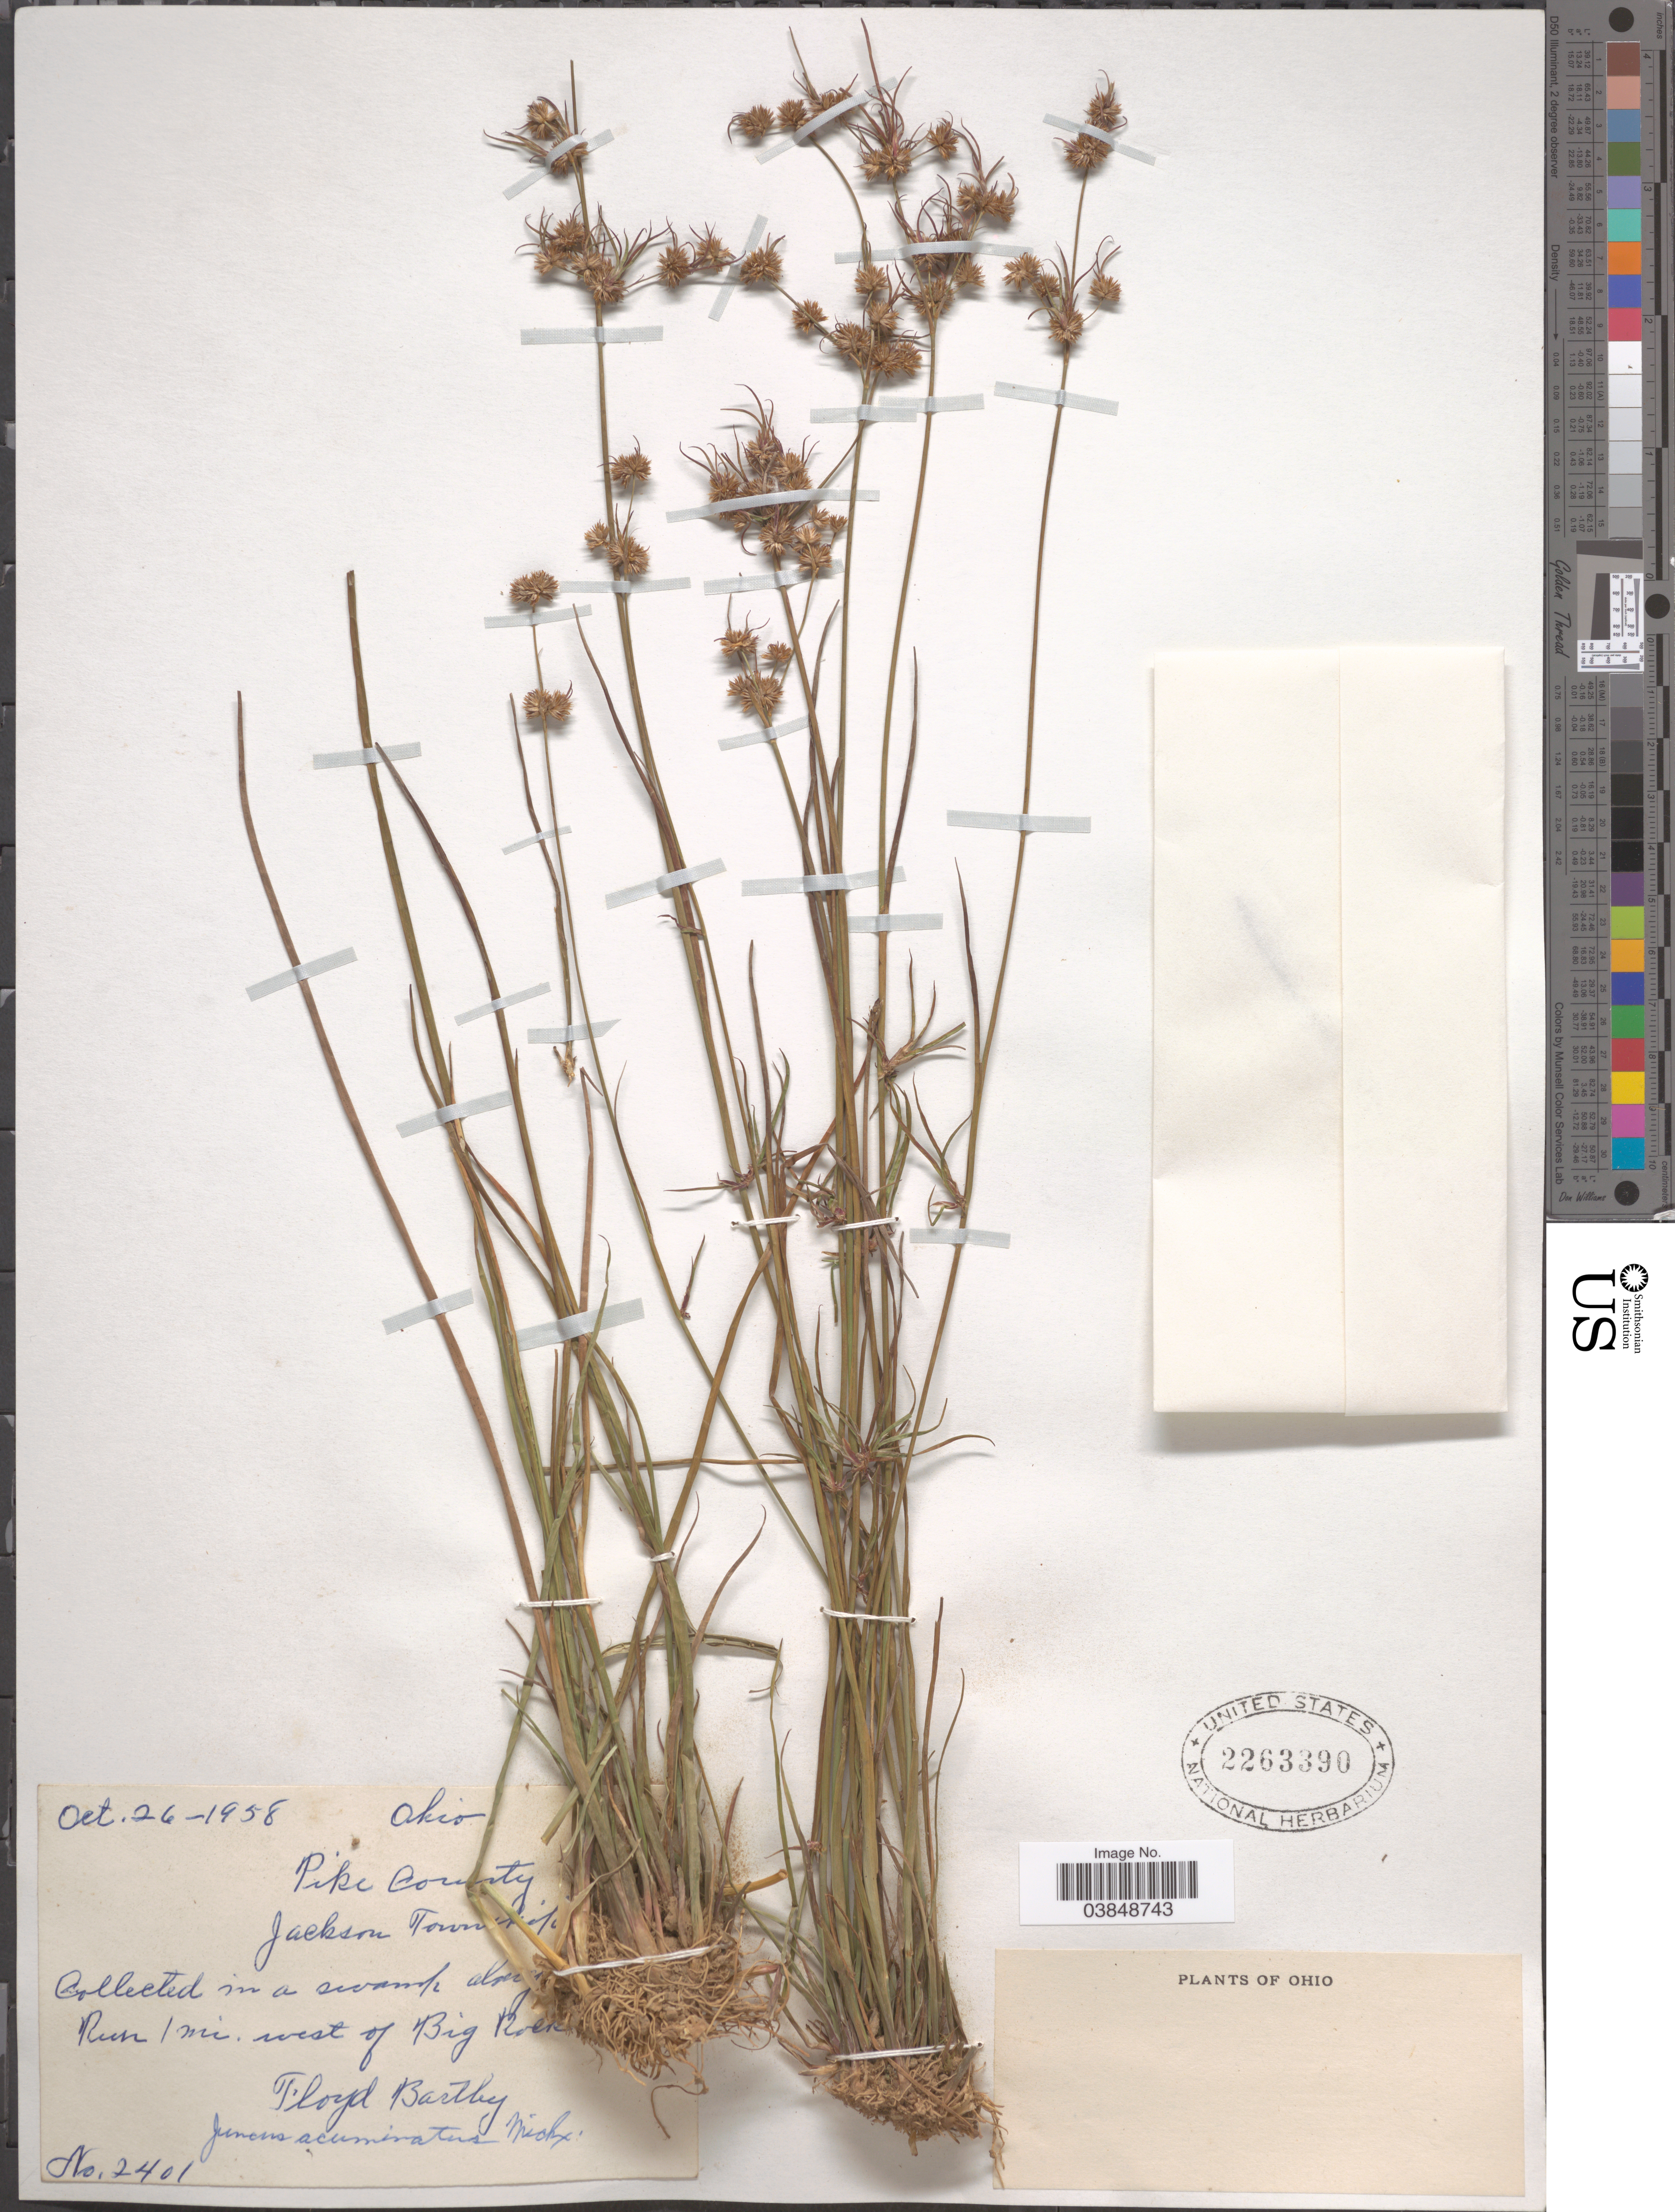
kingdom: Plantae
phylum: Tracheophyta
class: Liliopsida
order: Poales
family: Juncaceae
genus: Juncus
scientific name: Juncus acuminatus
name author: Michx.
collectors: F. Bartley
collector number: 2401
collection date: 1958-10-26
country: United States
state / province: Ohio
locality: Pike County. Jackson Township. Collected in a swamp along [illegible text] Run 1 mi. west of Big Rock.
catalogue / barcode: US 2263390